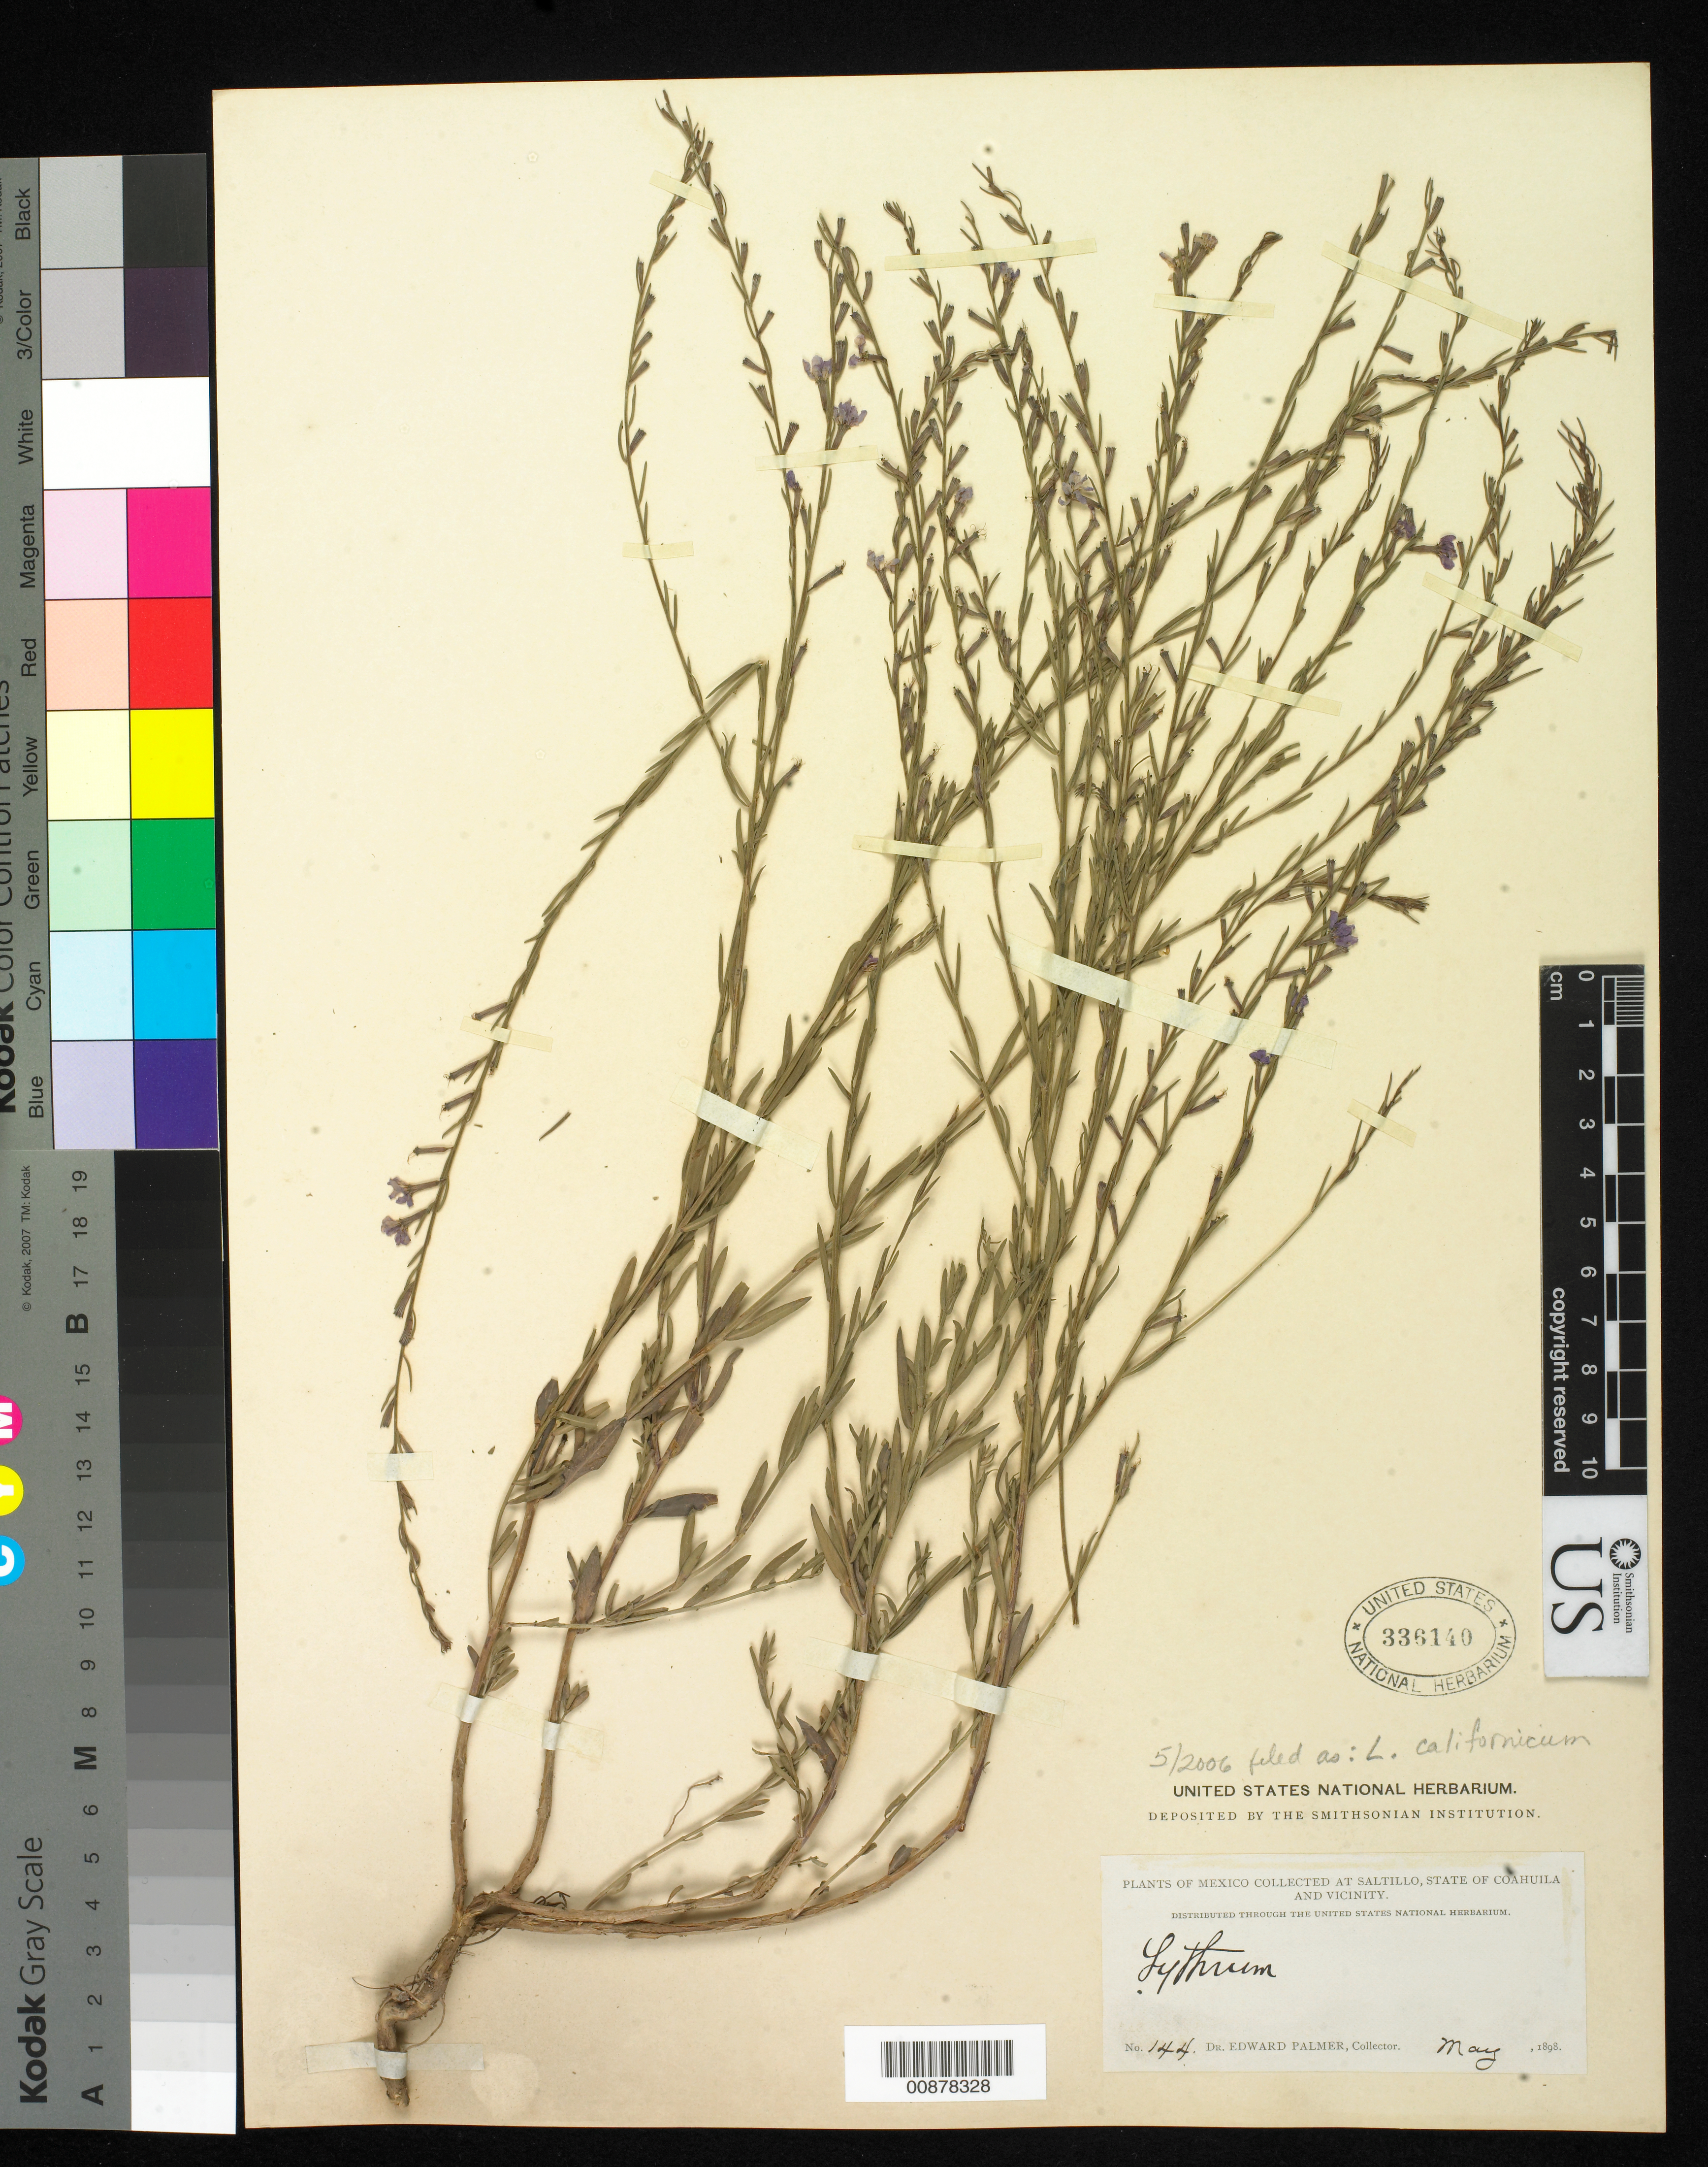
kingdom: Plantae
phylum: Tracheophyta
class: Magnoliopsida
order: Myrtales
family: Lythraceae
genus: Lythrum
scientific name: Lythrum californicum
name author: Torr. & A. Gray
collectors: E. Palmer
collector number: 144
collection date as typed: May 1898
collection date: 1898-05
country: Mexico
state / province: Coahuila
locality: Saltillo, Coahuila and vicinity.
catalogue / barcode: US 336140